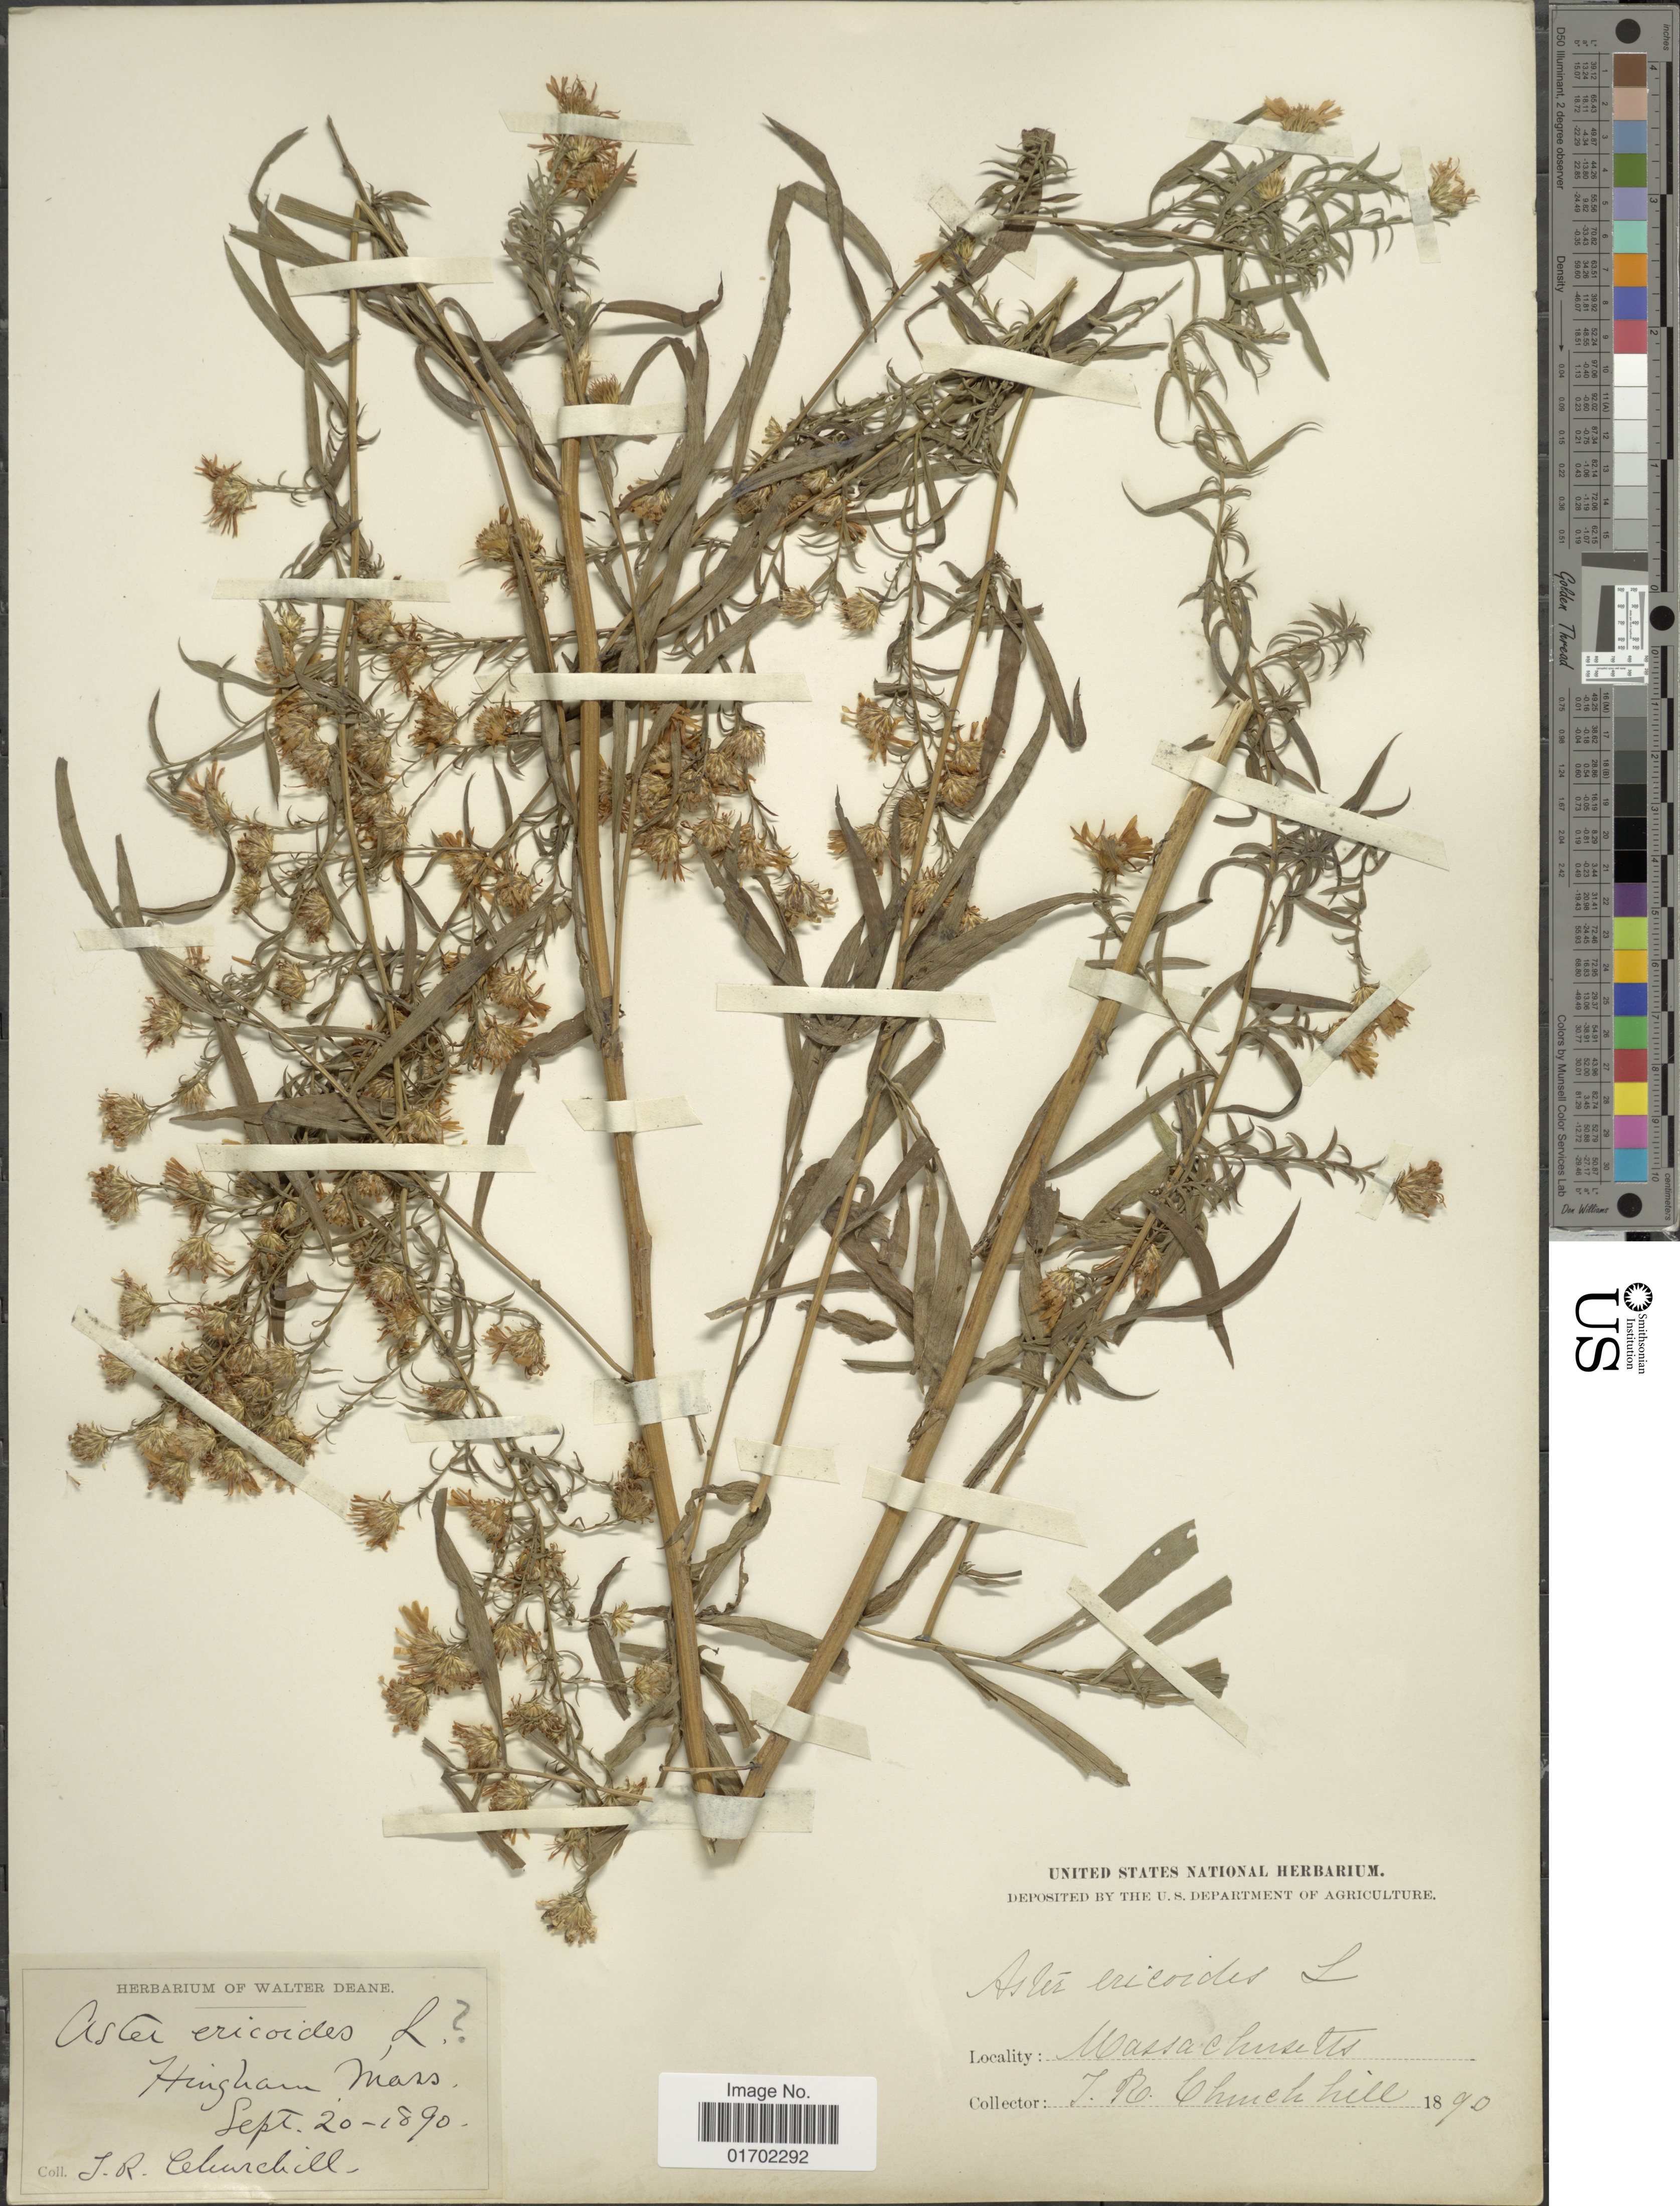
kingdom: Plantae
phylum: Tracheophyta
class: Magnoliopsida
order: Asterales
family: Asteraceae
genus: Symphyotrichum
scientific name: Symphyotrichum pilosum var. pilosum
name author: (Willd.) G.L. Nesom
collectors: J. Churchill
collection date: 1890-09-20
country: United States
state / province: Massachusetts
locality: Hingham, Mass.